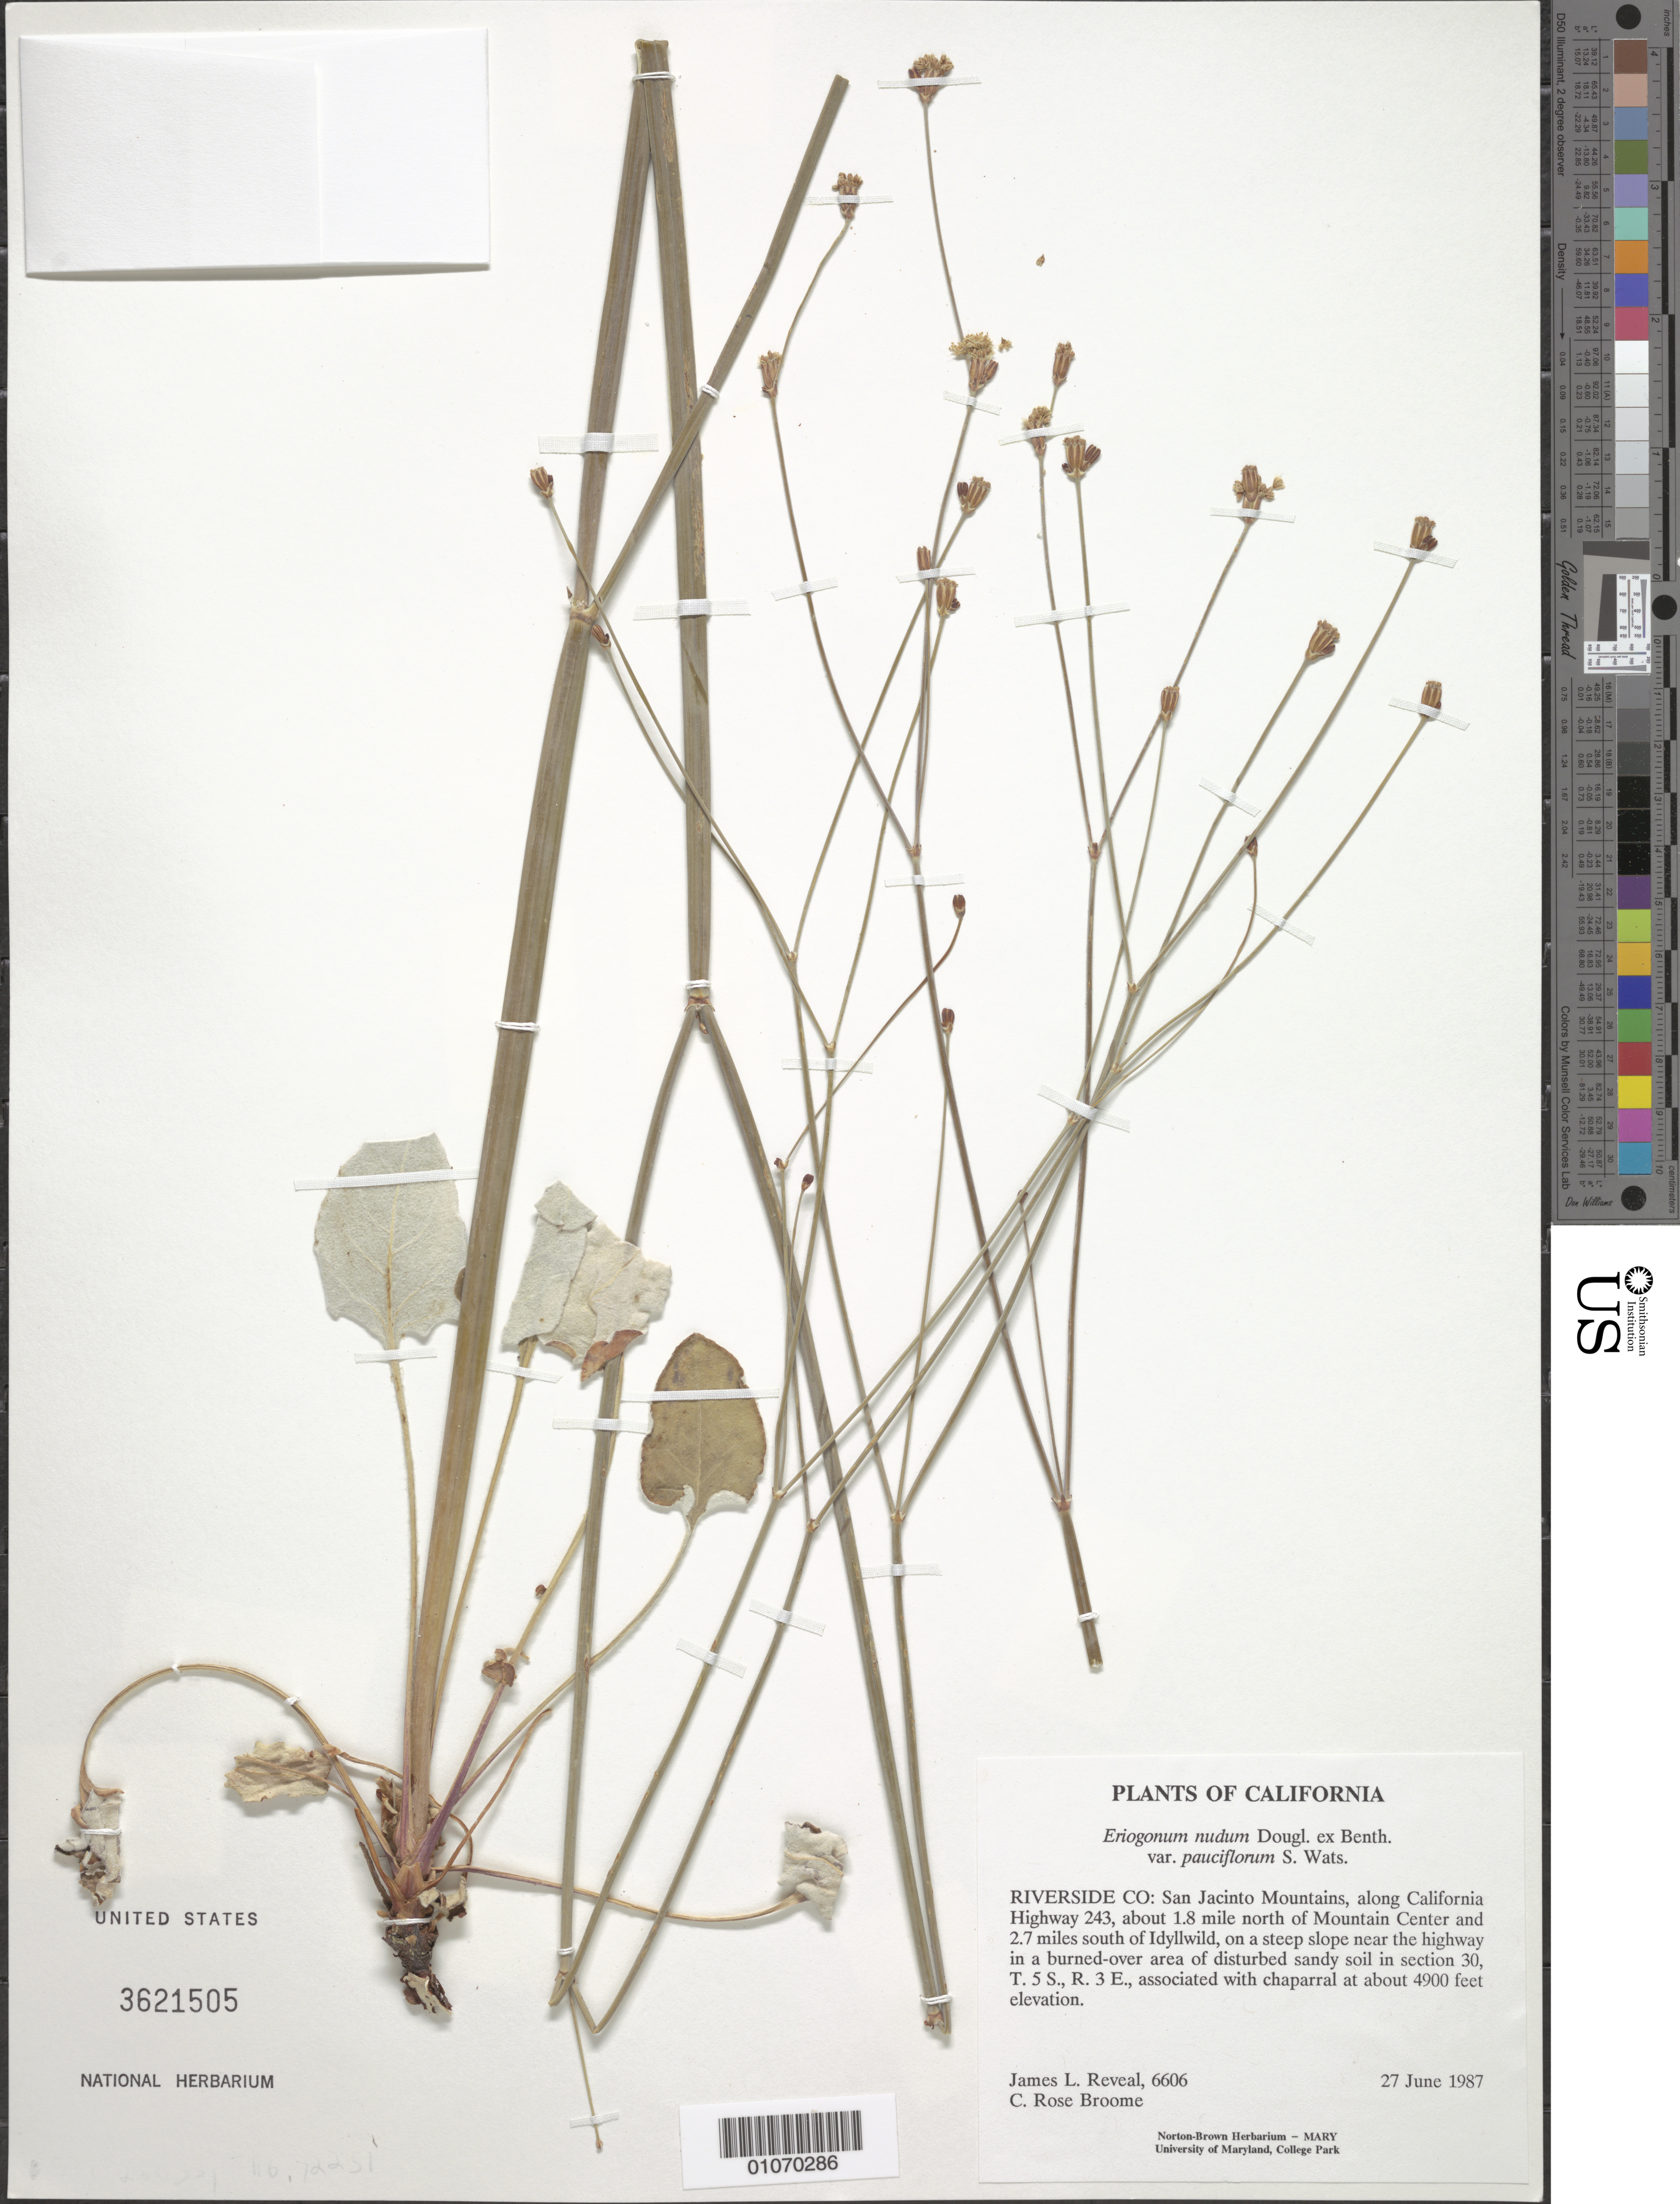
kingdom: Plantae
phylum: Tracheophyta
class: Magnoliopsida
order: Caryophyllales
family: Polygonaceae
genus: Eriogonum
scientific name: Eriogonum nudum var. pauciflorum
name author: S. Watson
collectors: J. L. Reveal & C. R. Broome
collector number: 6606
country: United States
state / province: California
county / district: Riverside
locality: San Jacinto Mts., along California Hwy 243, N of Mountain Center and S of Idyllwild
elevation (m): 1494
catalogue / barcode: US 3621505